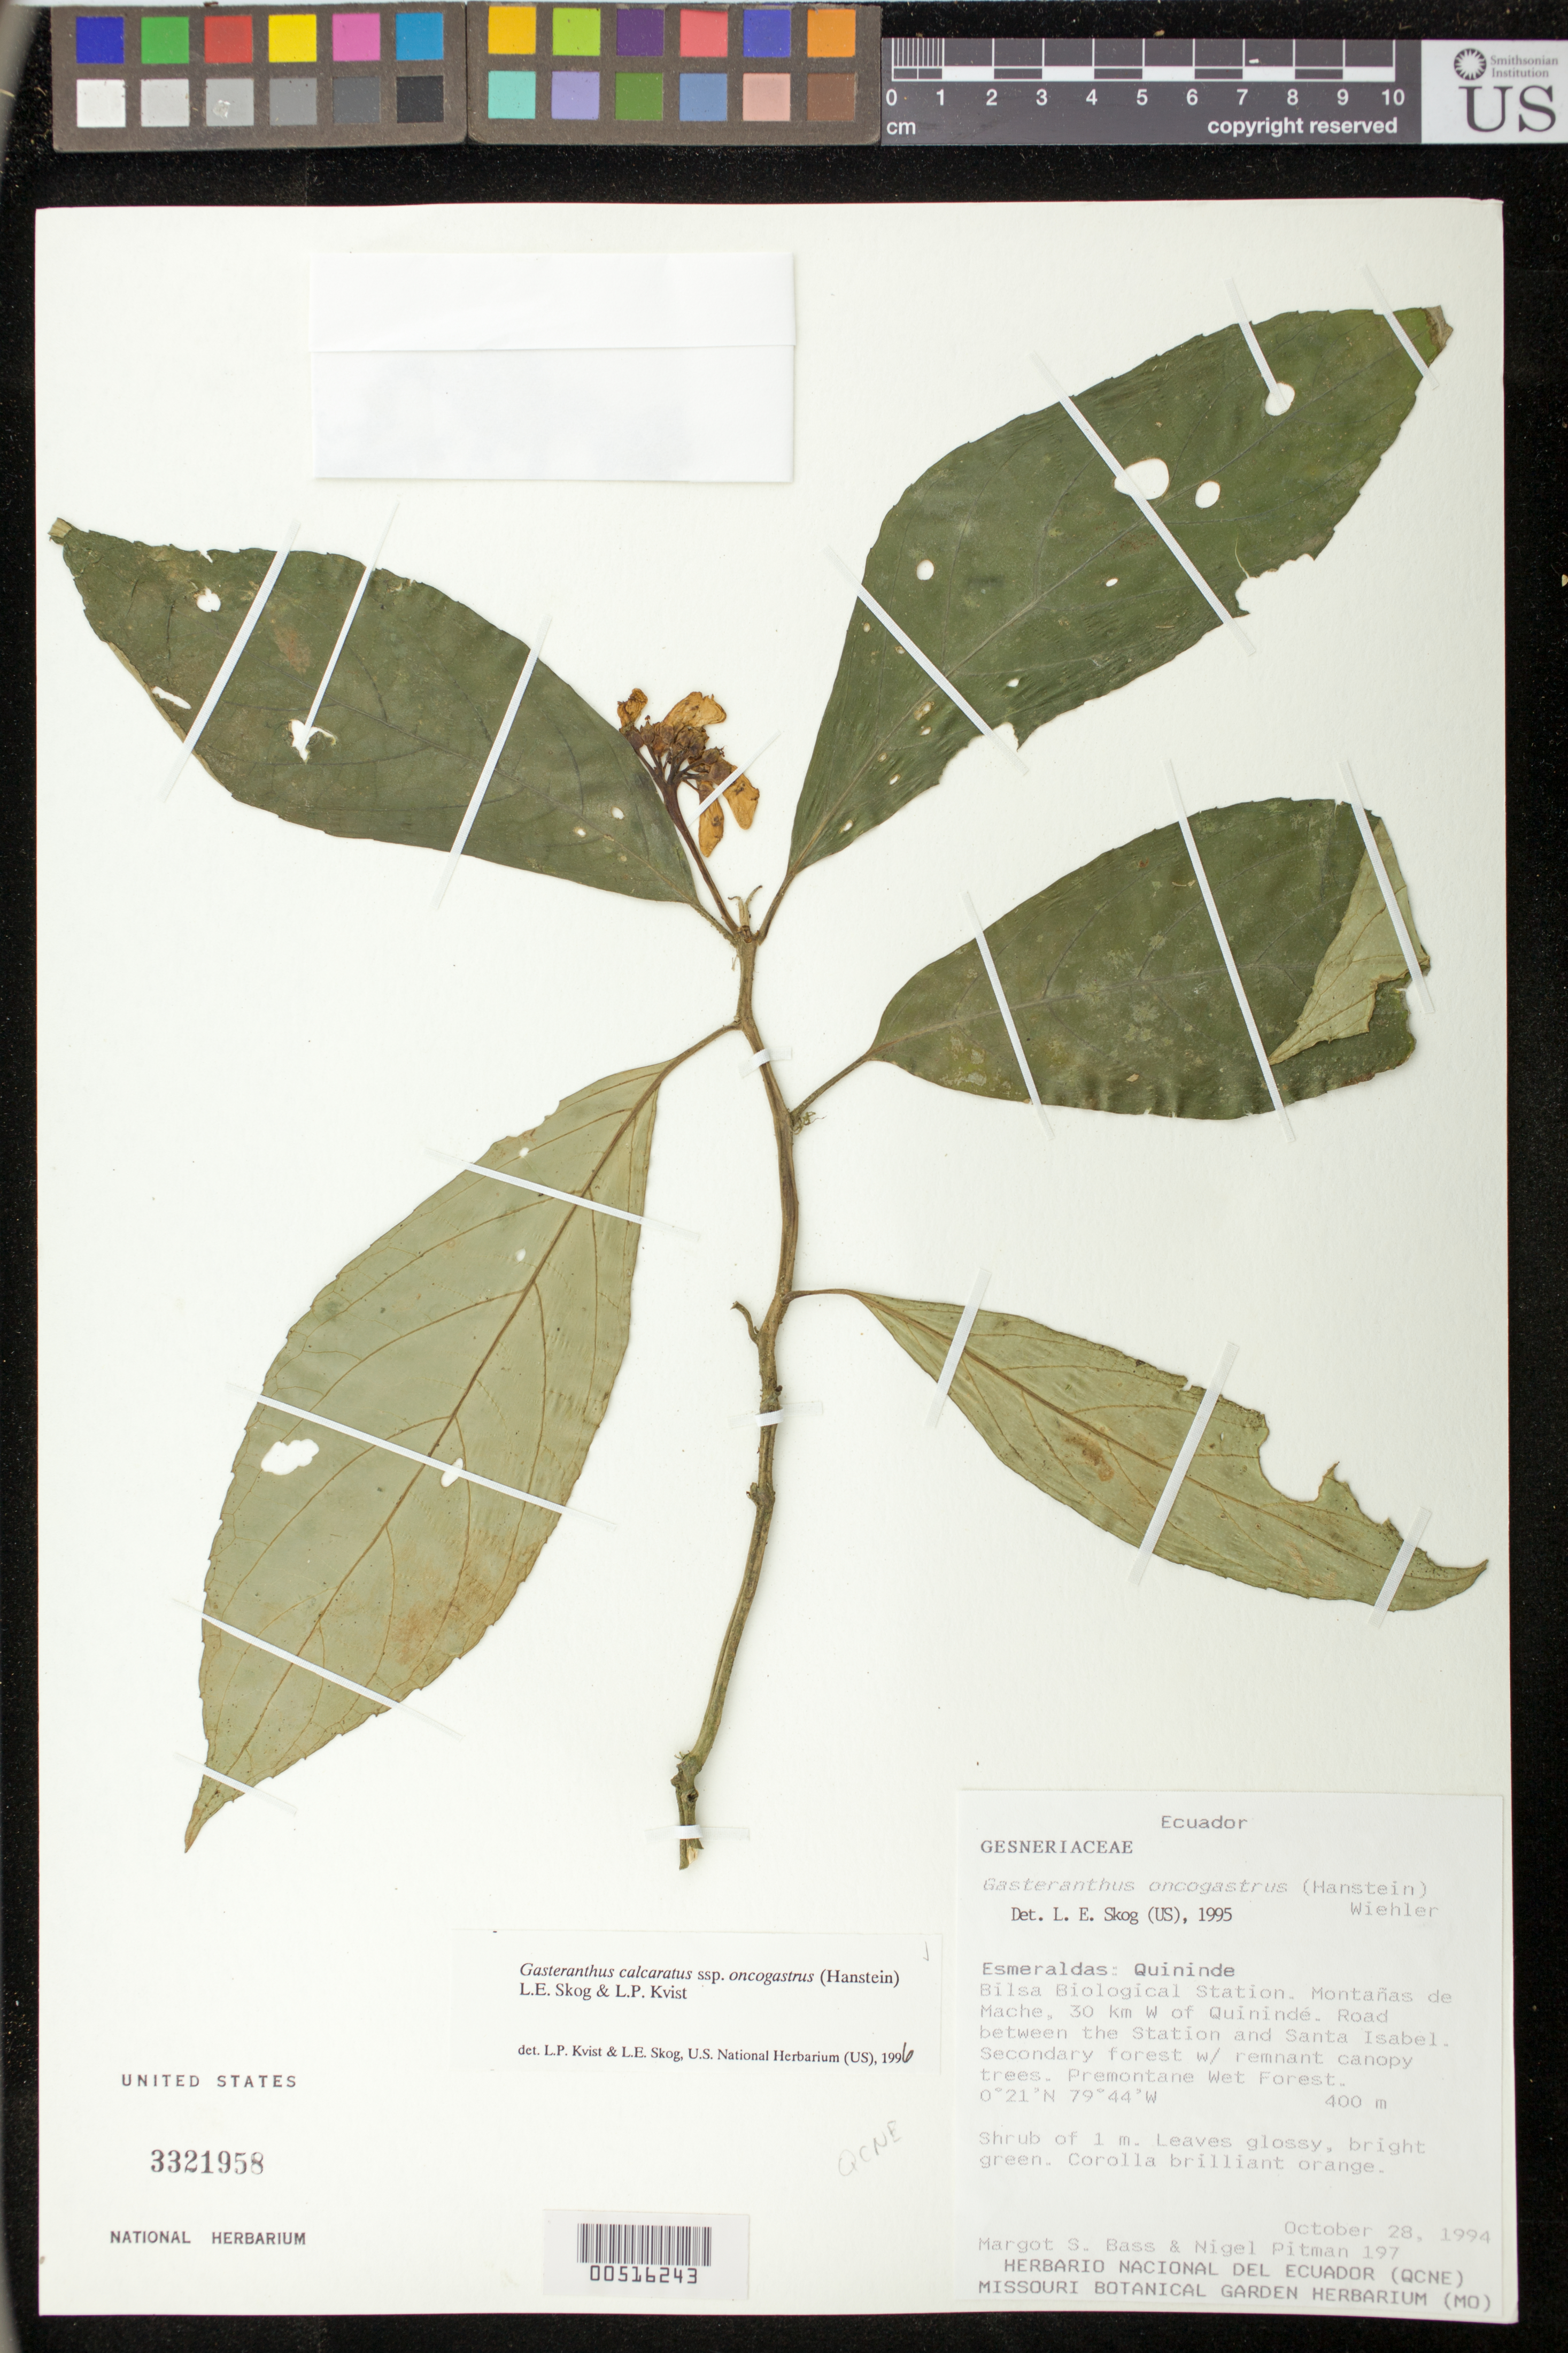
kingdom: Plantae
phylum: Tracheophyta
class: Magnoliopsida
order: Lamiales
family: Gesneriaceae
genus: Sinningia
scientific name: Sinningia incarnata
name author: (Aubl.) D.L. Denham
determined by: Skog, Laurence E.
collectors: M. Bass & N. Pitman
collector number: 197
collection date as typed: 28 Oct 1994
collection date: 1994-10-28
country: Ecuador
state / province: Esmeraldas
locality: Quininde; Bilsa Biological Station, Montañas de Mache, 30 km W of Quinindé;road between the station and Santa Isabel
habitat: Secondary forest with remnant canopy trees; premontane wet forest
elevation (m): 400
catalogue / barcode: US 3321958